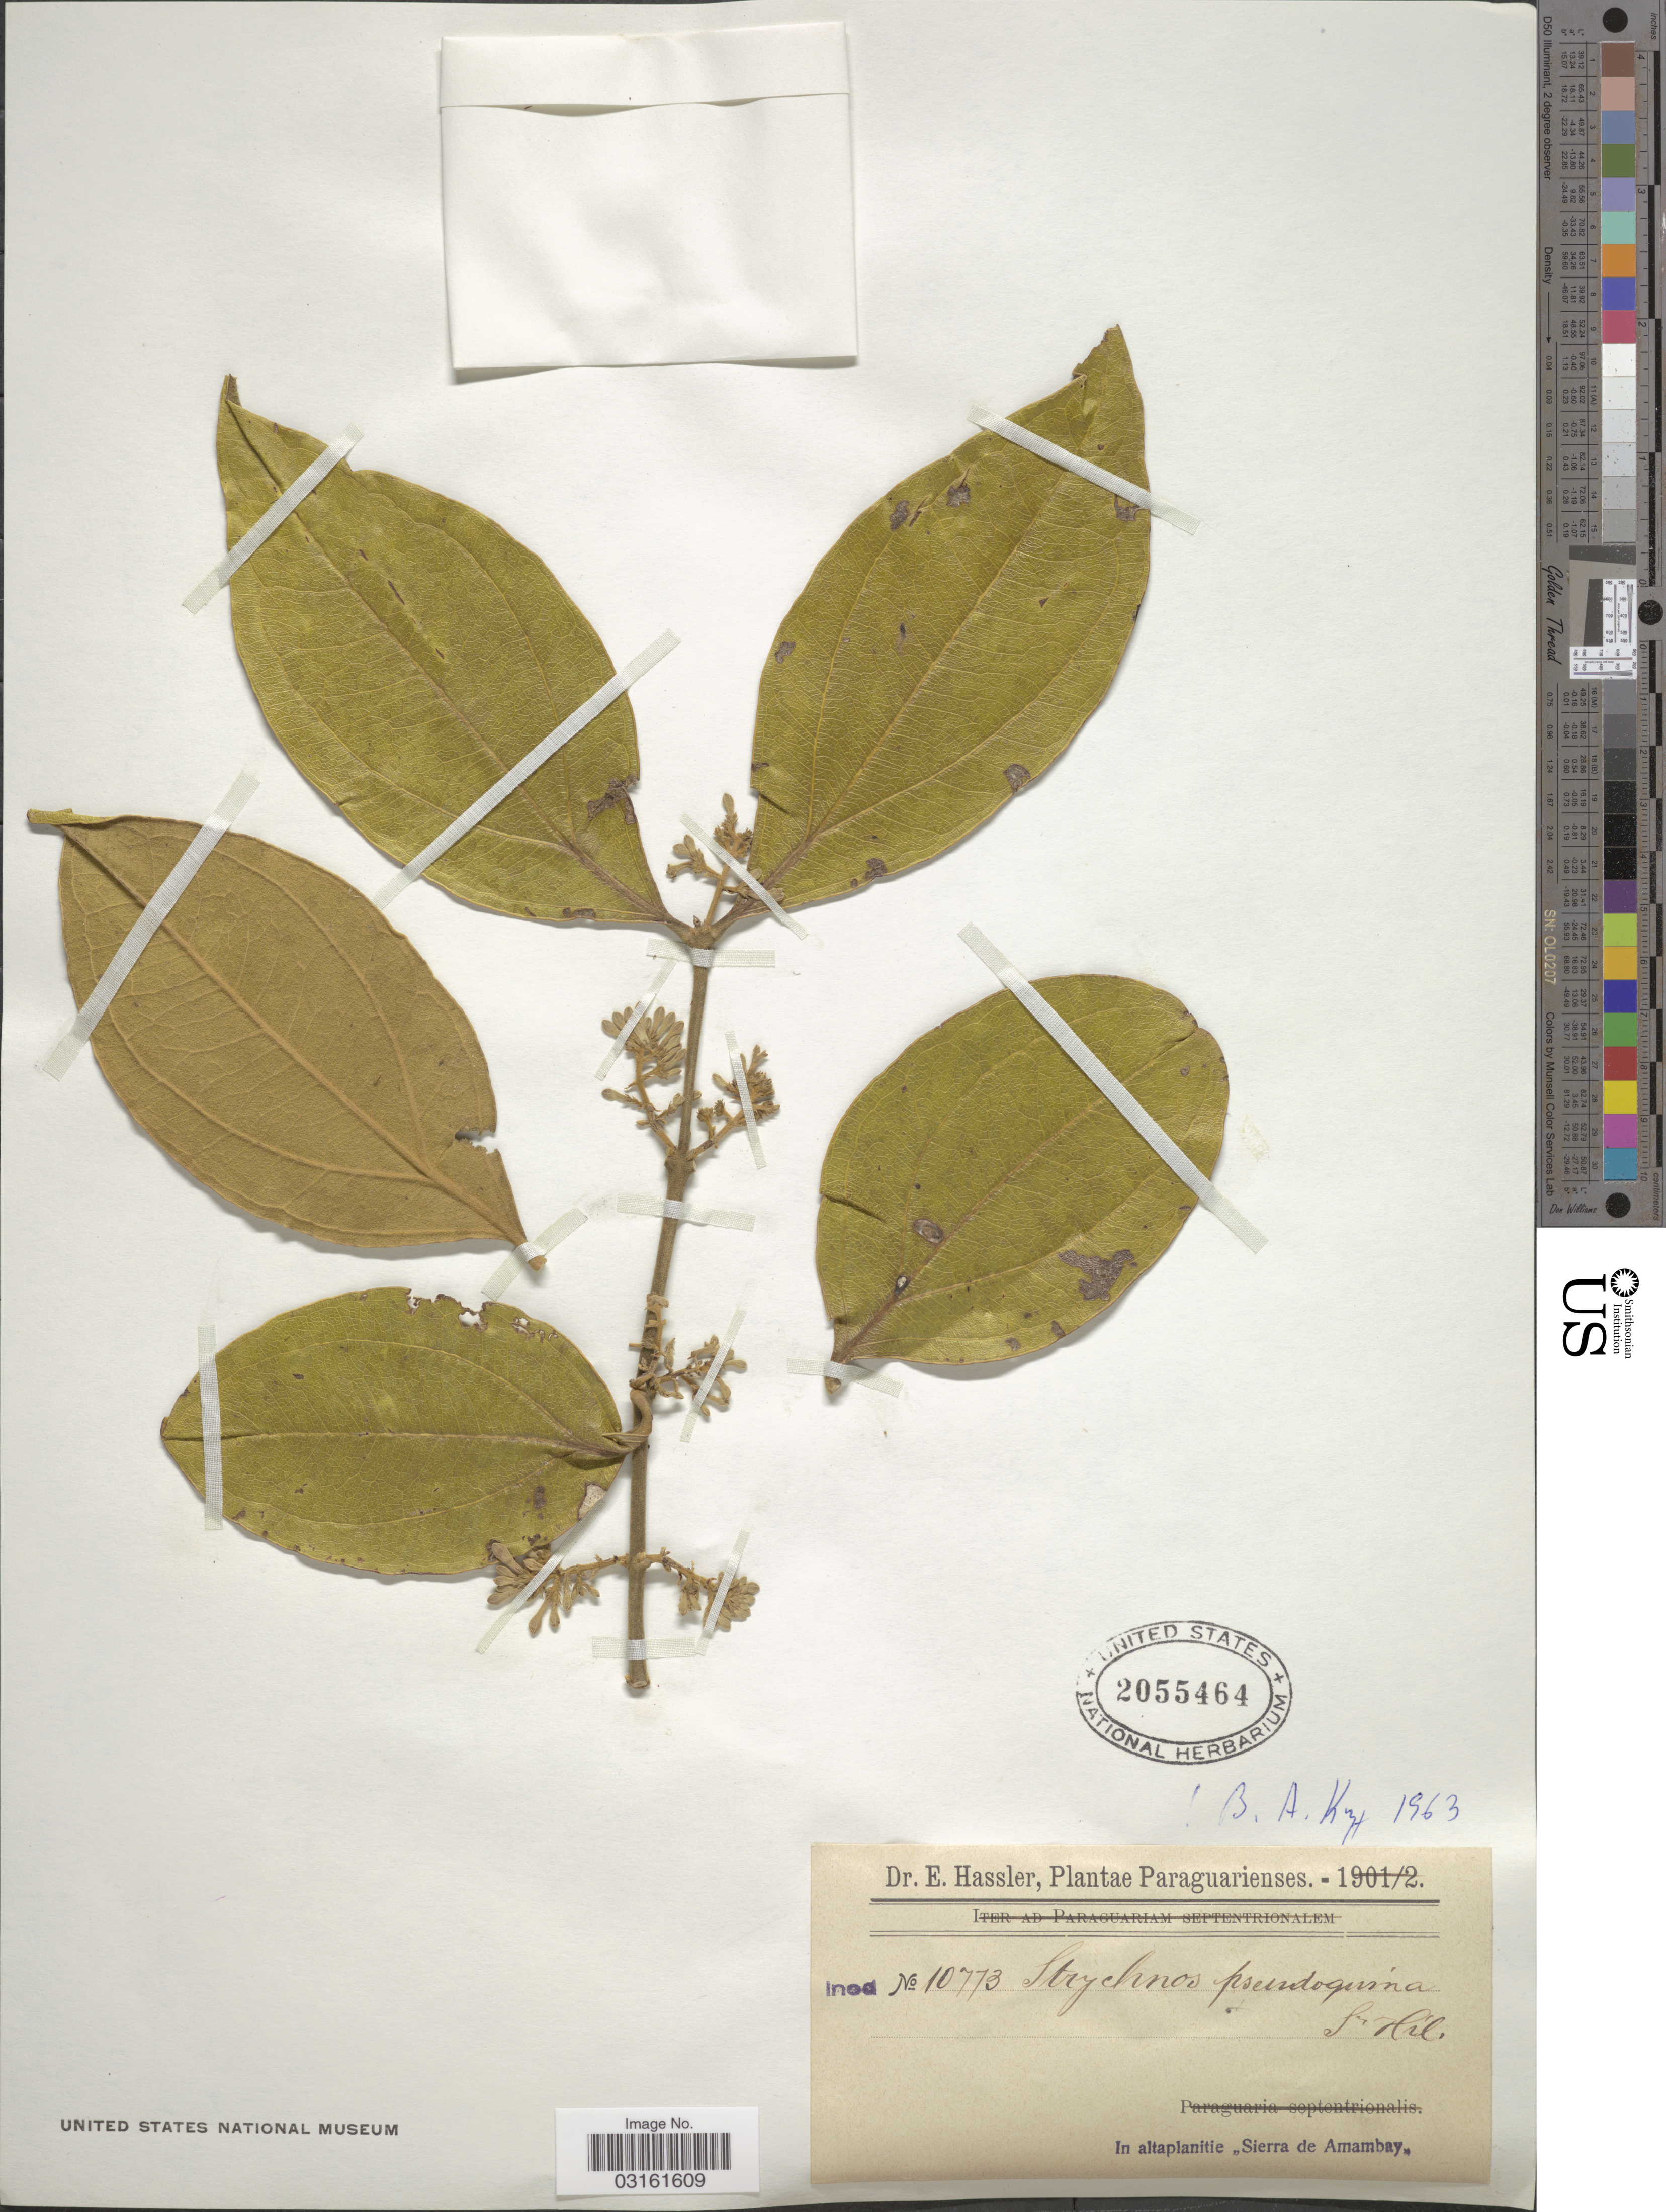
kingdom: Plantae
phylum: Tracheophyta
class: Magnoliopsida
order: Gentianales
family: Loganiaceae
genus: Strychnos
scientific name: Strychnos pseudoquina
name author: A. St.-Hil.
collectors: E. Hassler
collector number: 10773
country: Paraguay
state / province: Amambay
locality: In altaplanitie Sierra de Amambay.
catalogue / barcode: US 2055464